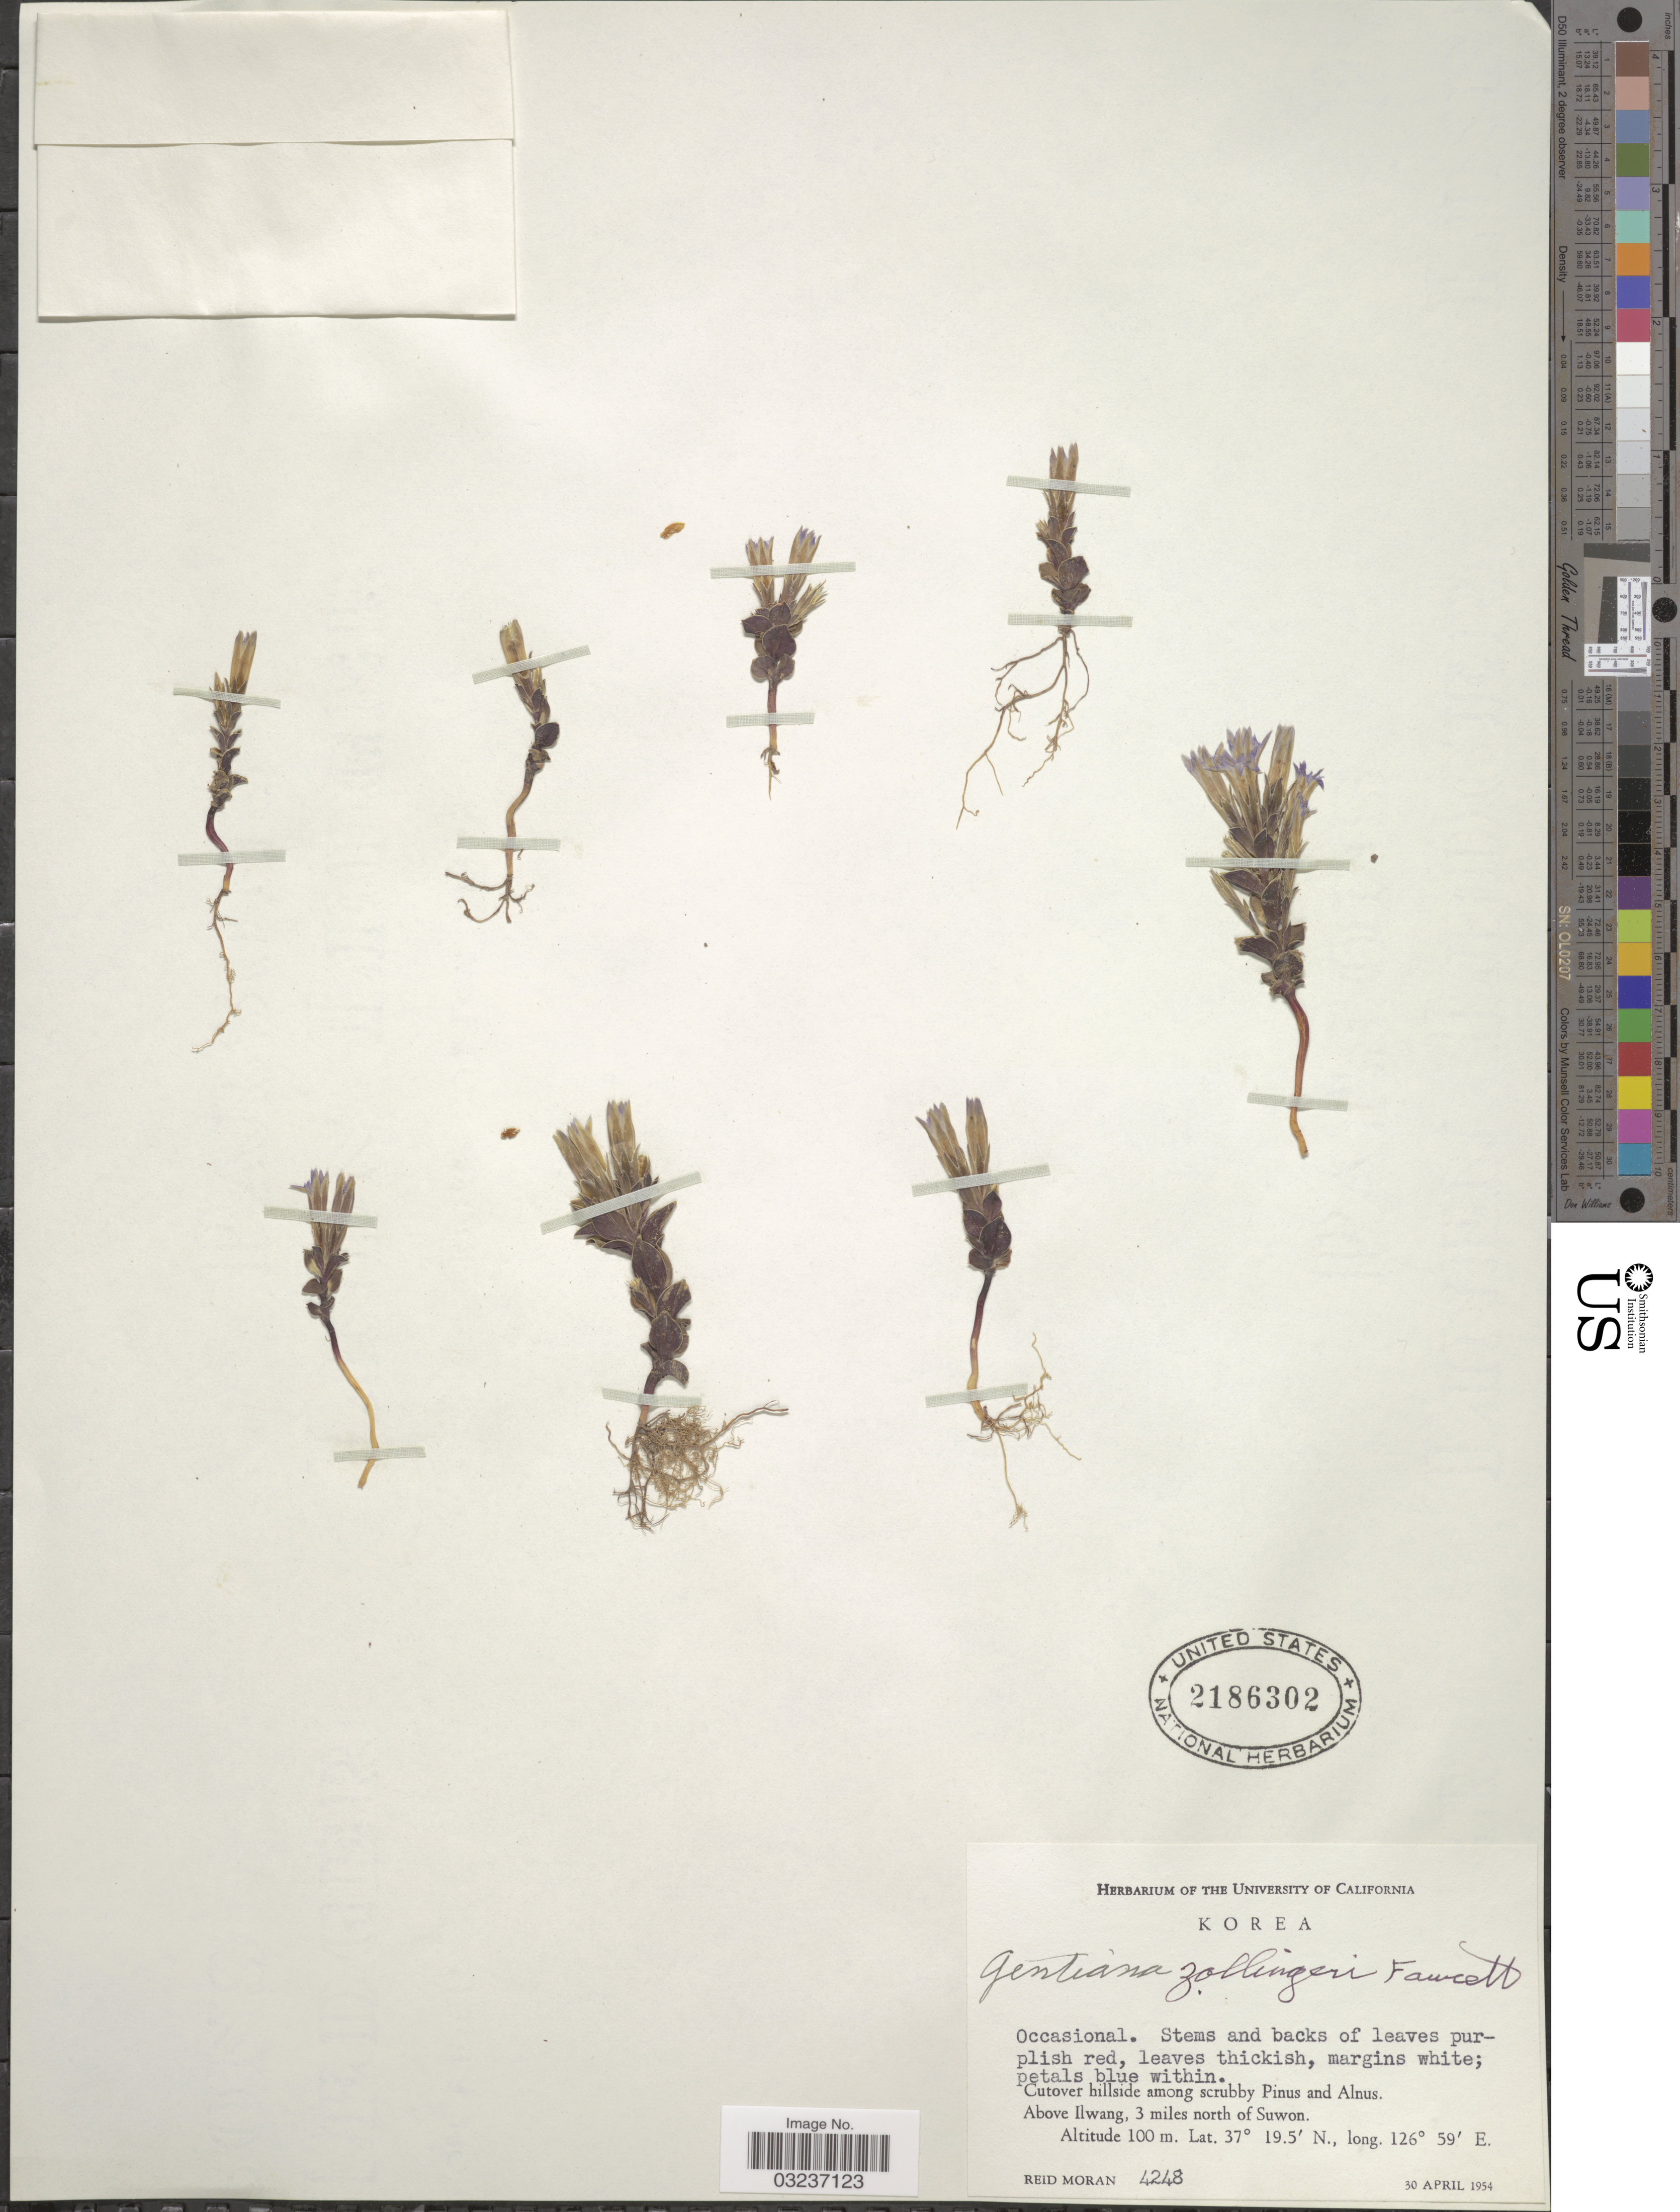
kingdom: Plantae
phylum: Tracheophyta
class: Magnoliopsida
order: Gentianales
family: Gentianaceae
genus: Gentiana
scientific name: Gentiana zollingeri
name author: Fawc.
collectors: R. Moran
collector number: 4248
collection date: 1954-04-30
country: South Korea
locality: Above Ilwang, 3 miles north of Suwon.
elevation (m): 100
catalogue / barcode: US 2186302